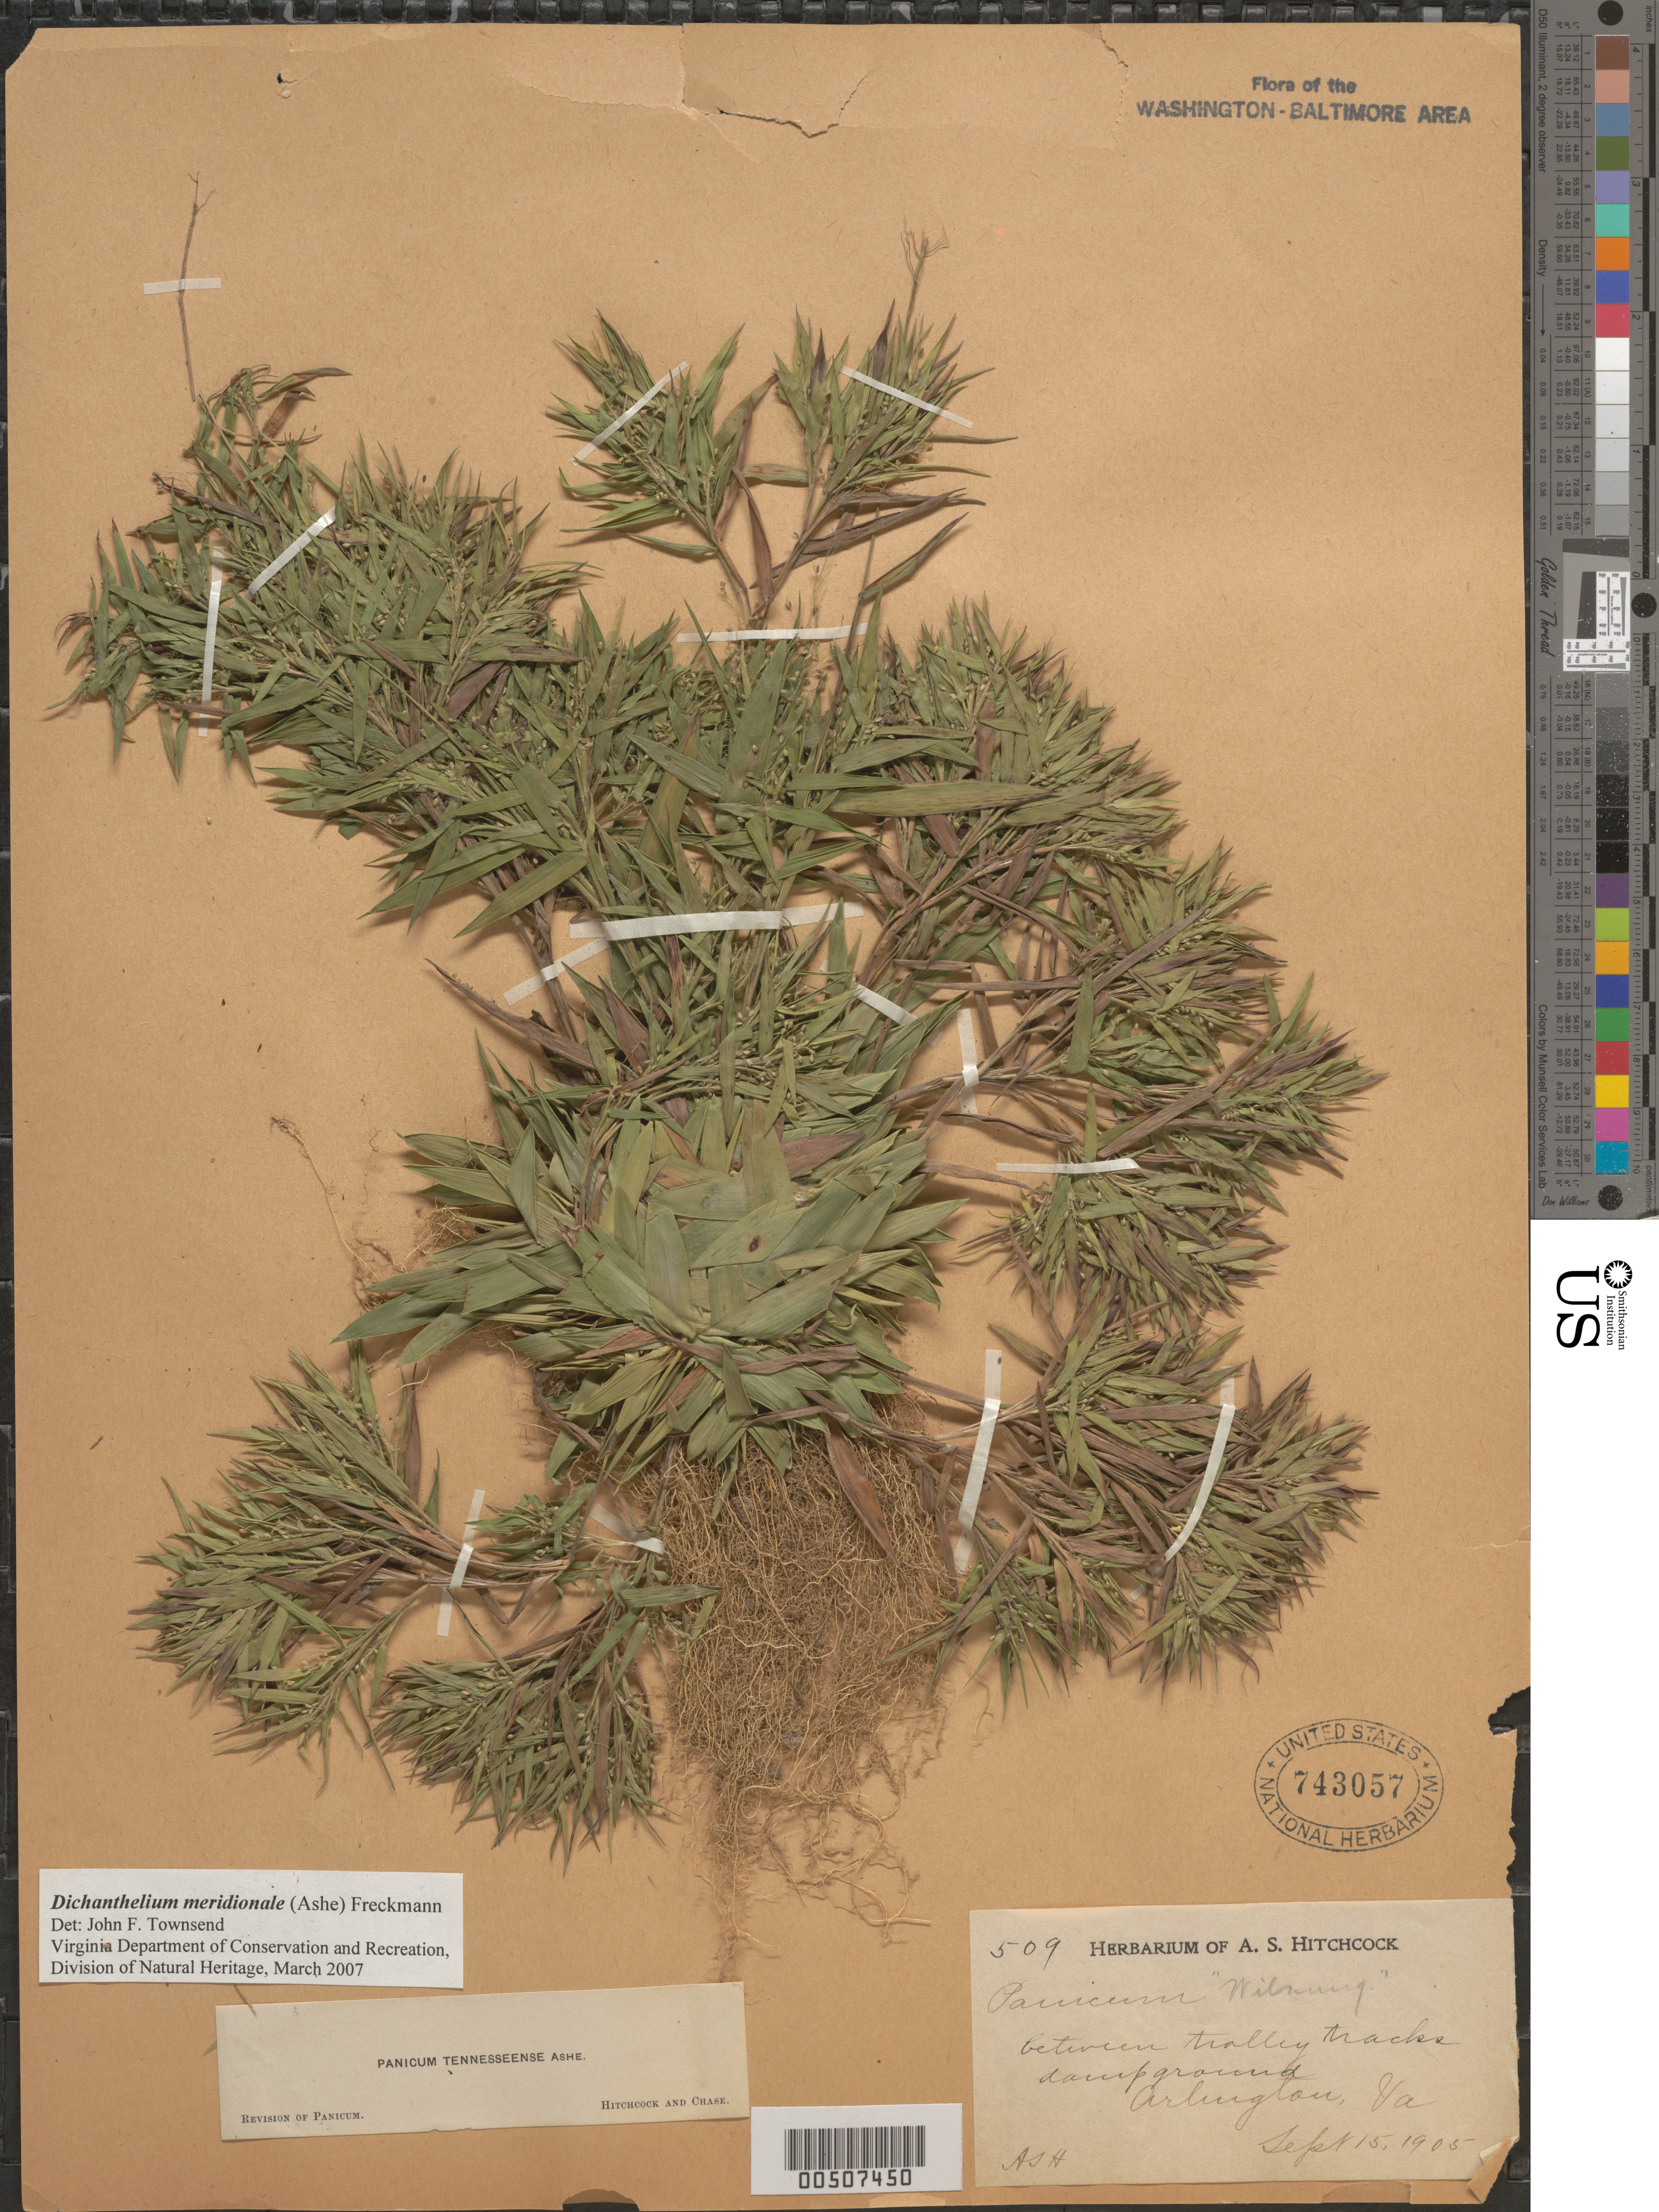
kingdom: Plantae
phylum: Tracheophyta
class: Liliopsida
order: Poales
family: Poaceae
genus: Dichanthelium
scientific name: Dichanthelium meridionale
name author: (Ashe) Freckmann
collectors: A. S. Hitchcock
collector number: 509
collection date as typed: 15 Sep 1905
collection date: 1905-09-15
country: United States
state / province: Virginia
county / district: Arlington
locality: Between trolley tracks and dump grounds.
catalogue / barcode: US 743057